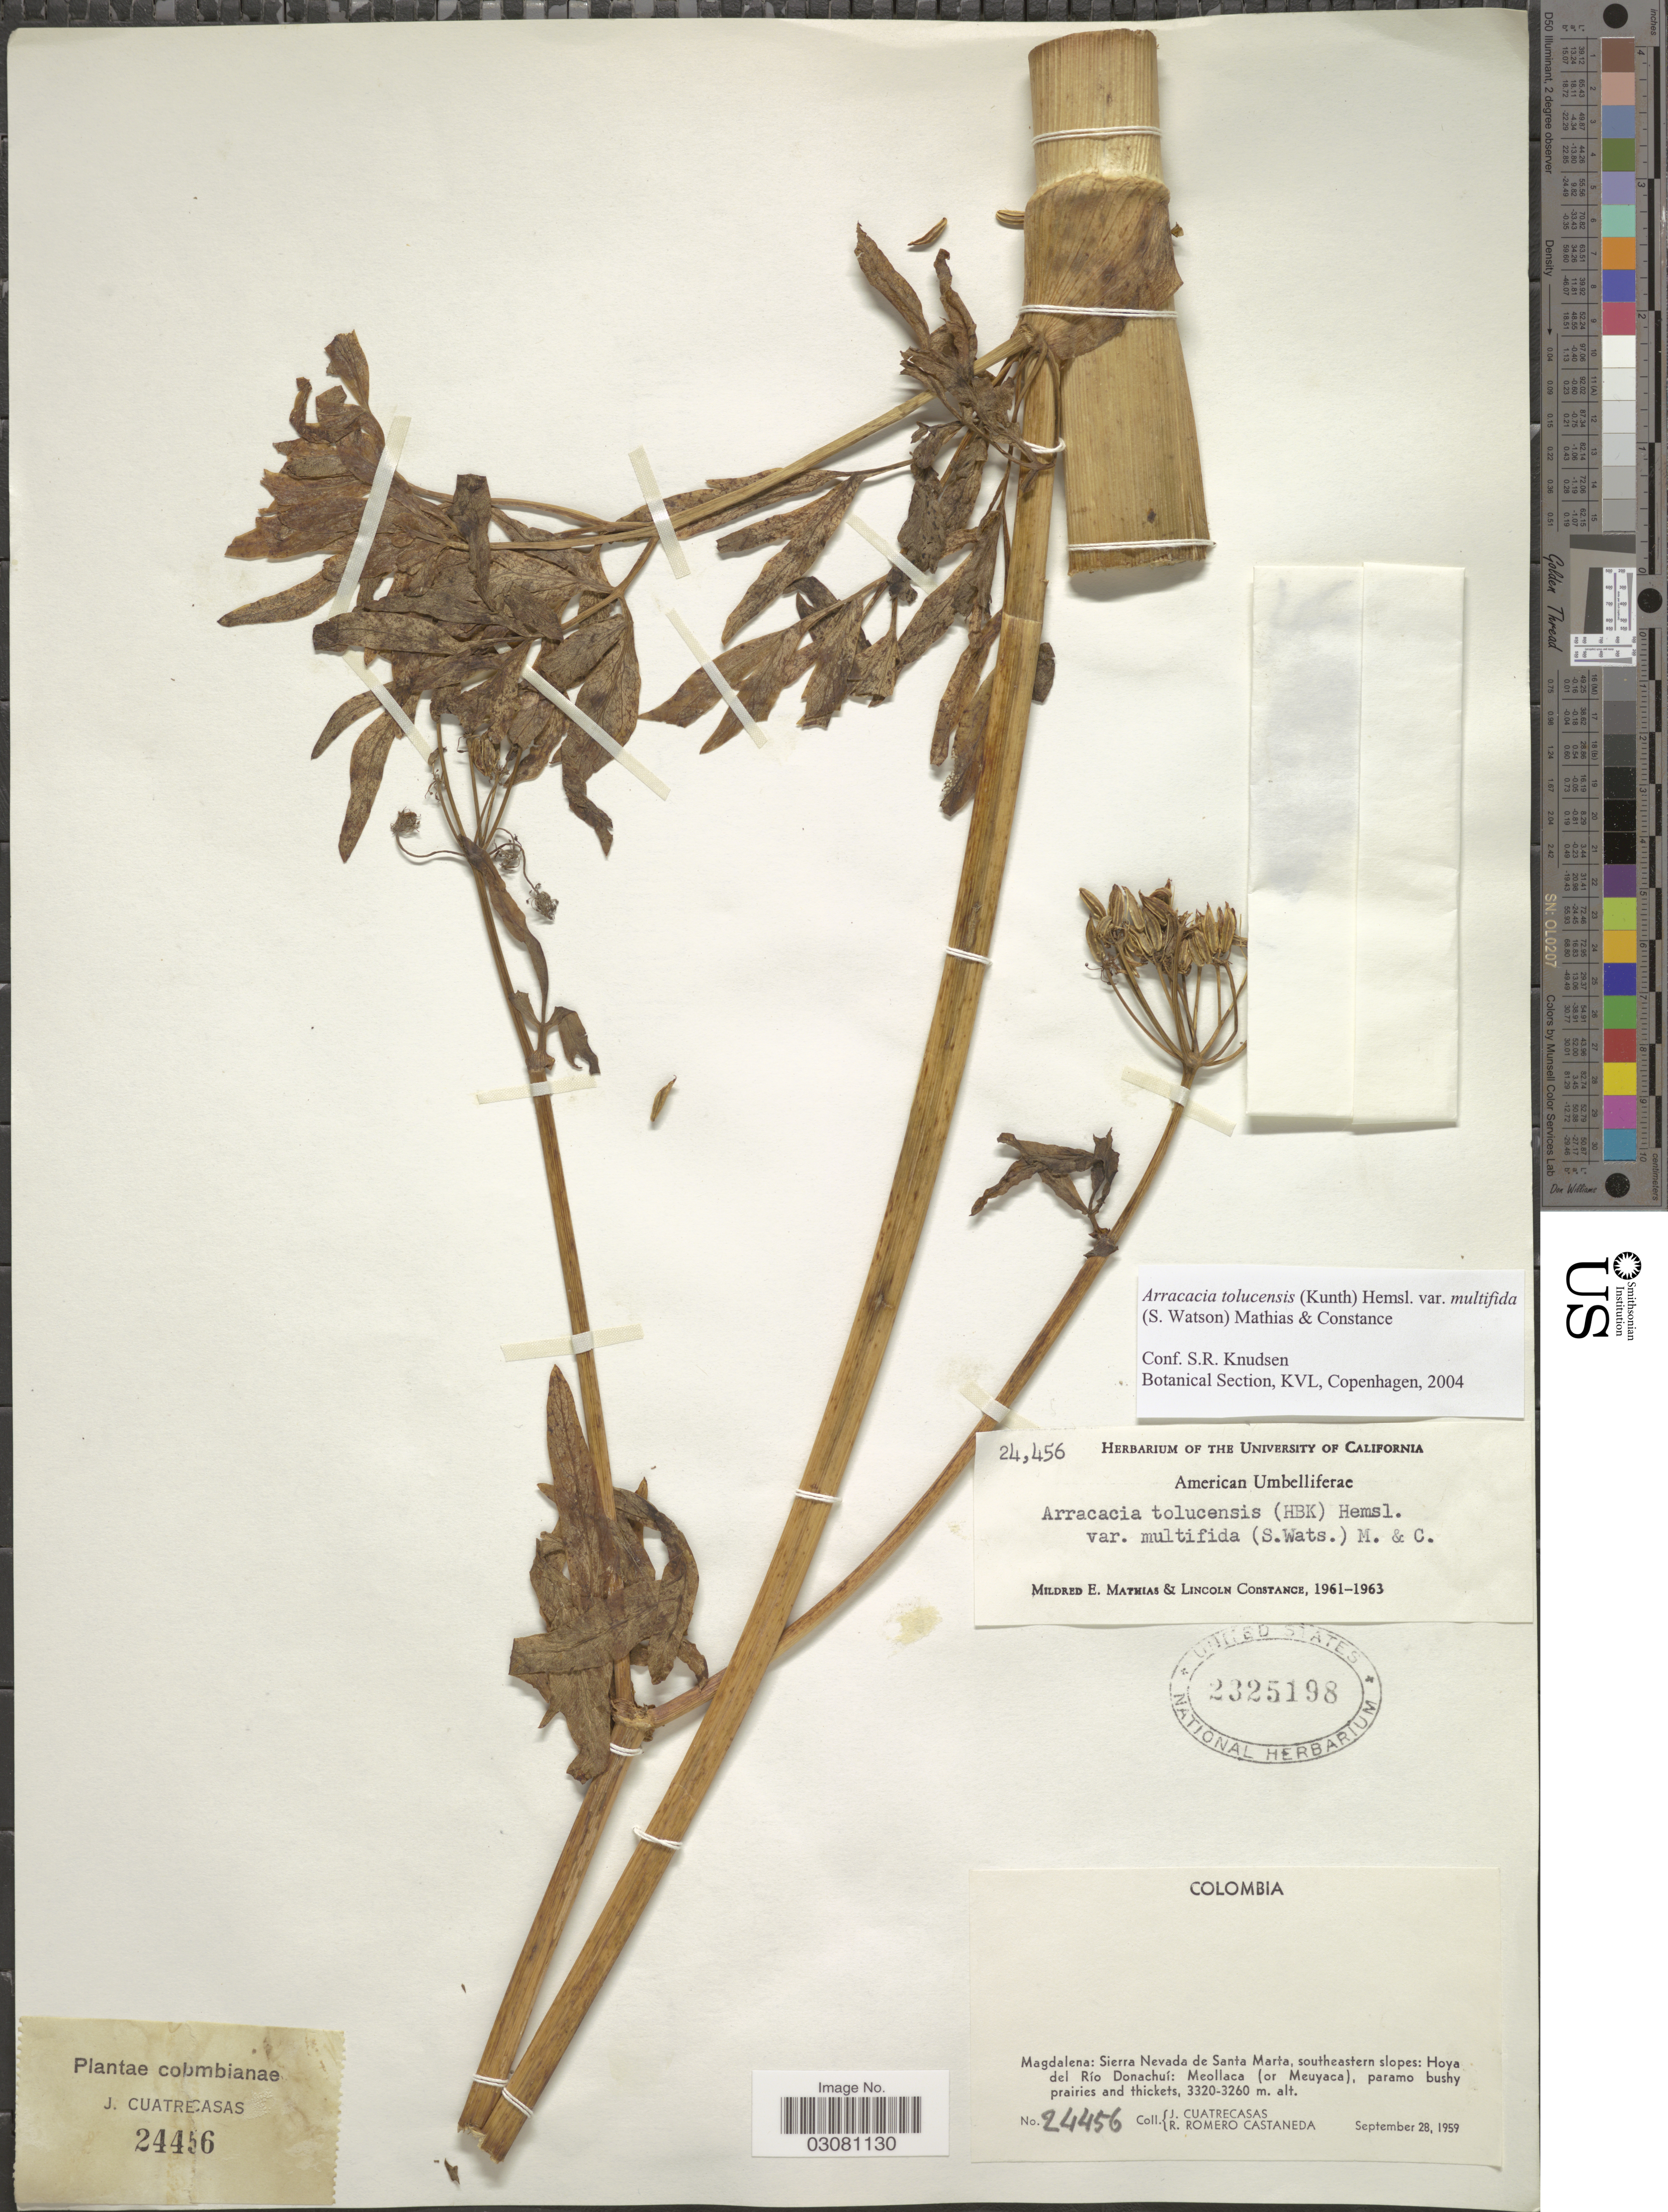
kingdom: Plantae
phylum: Tracheophyta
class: Magnoliopsida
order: Apiales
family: Apiaceae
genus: Arracacia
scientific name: Arracacia tolucensis var. multifida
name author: (S. Watson) Mathias & Constance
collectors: J. Cuatrecasas & R. Romero Castañeda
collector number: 24456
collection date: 1959-09-28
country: Colombia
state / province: Magdalena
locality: Sierra Nevada de Santa Marta, southeastern slopes: Hoya del Río Donachuí: Meollaca (or Meuyaca).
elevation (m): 3260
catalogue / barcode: US 2325198